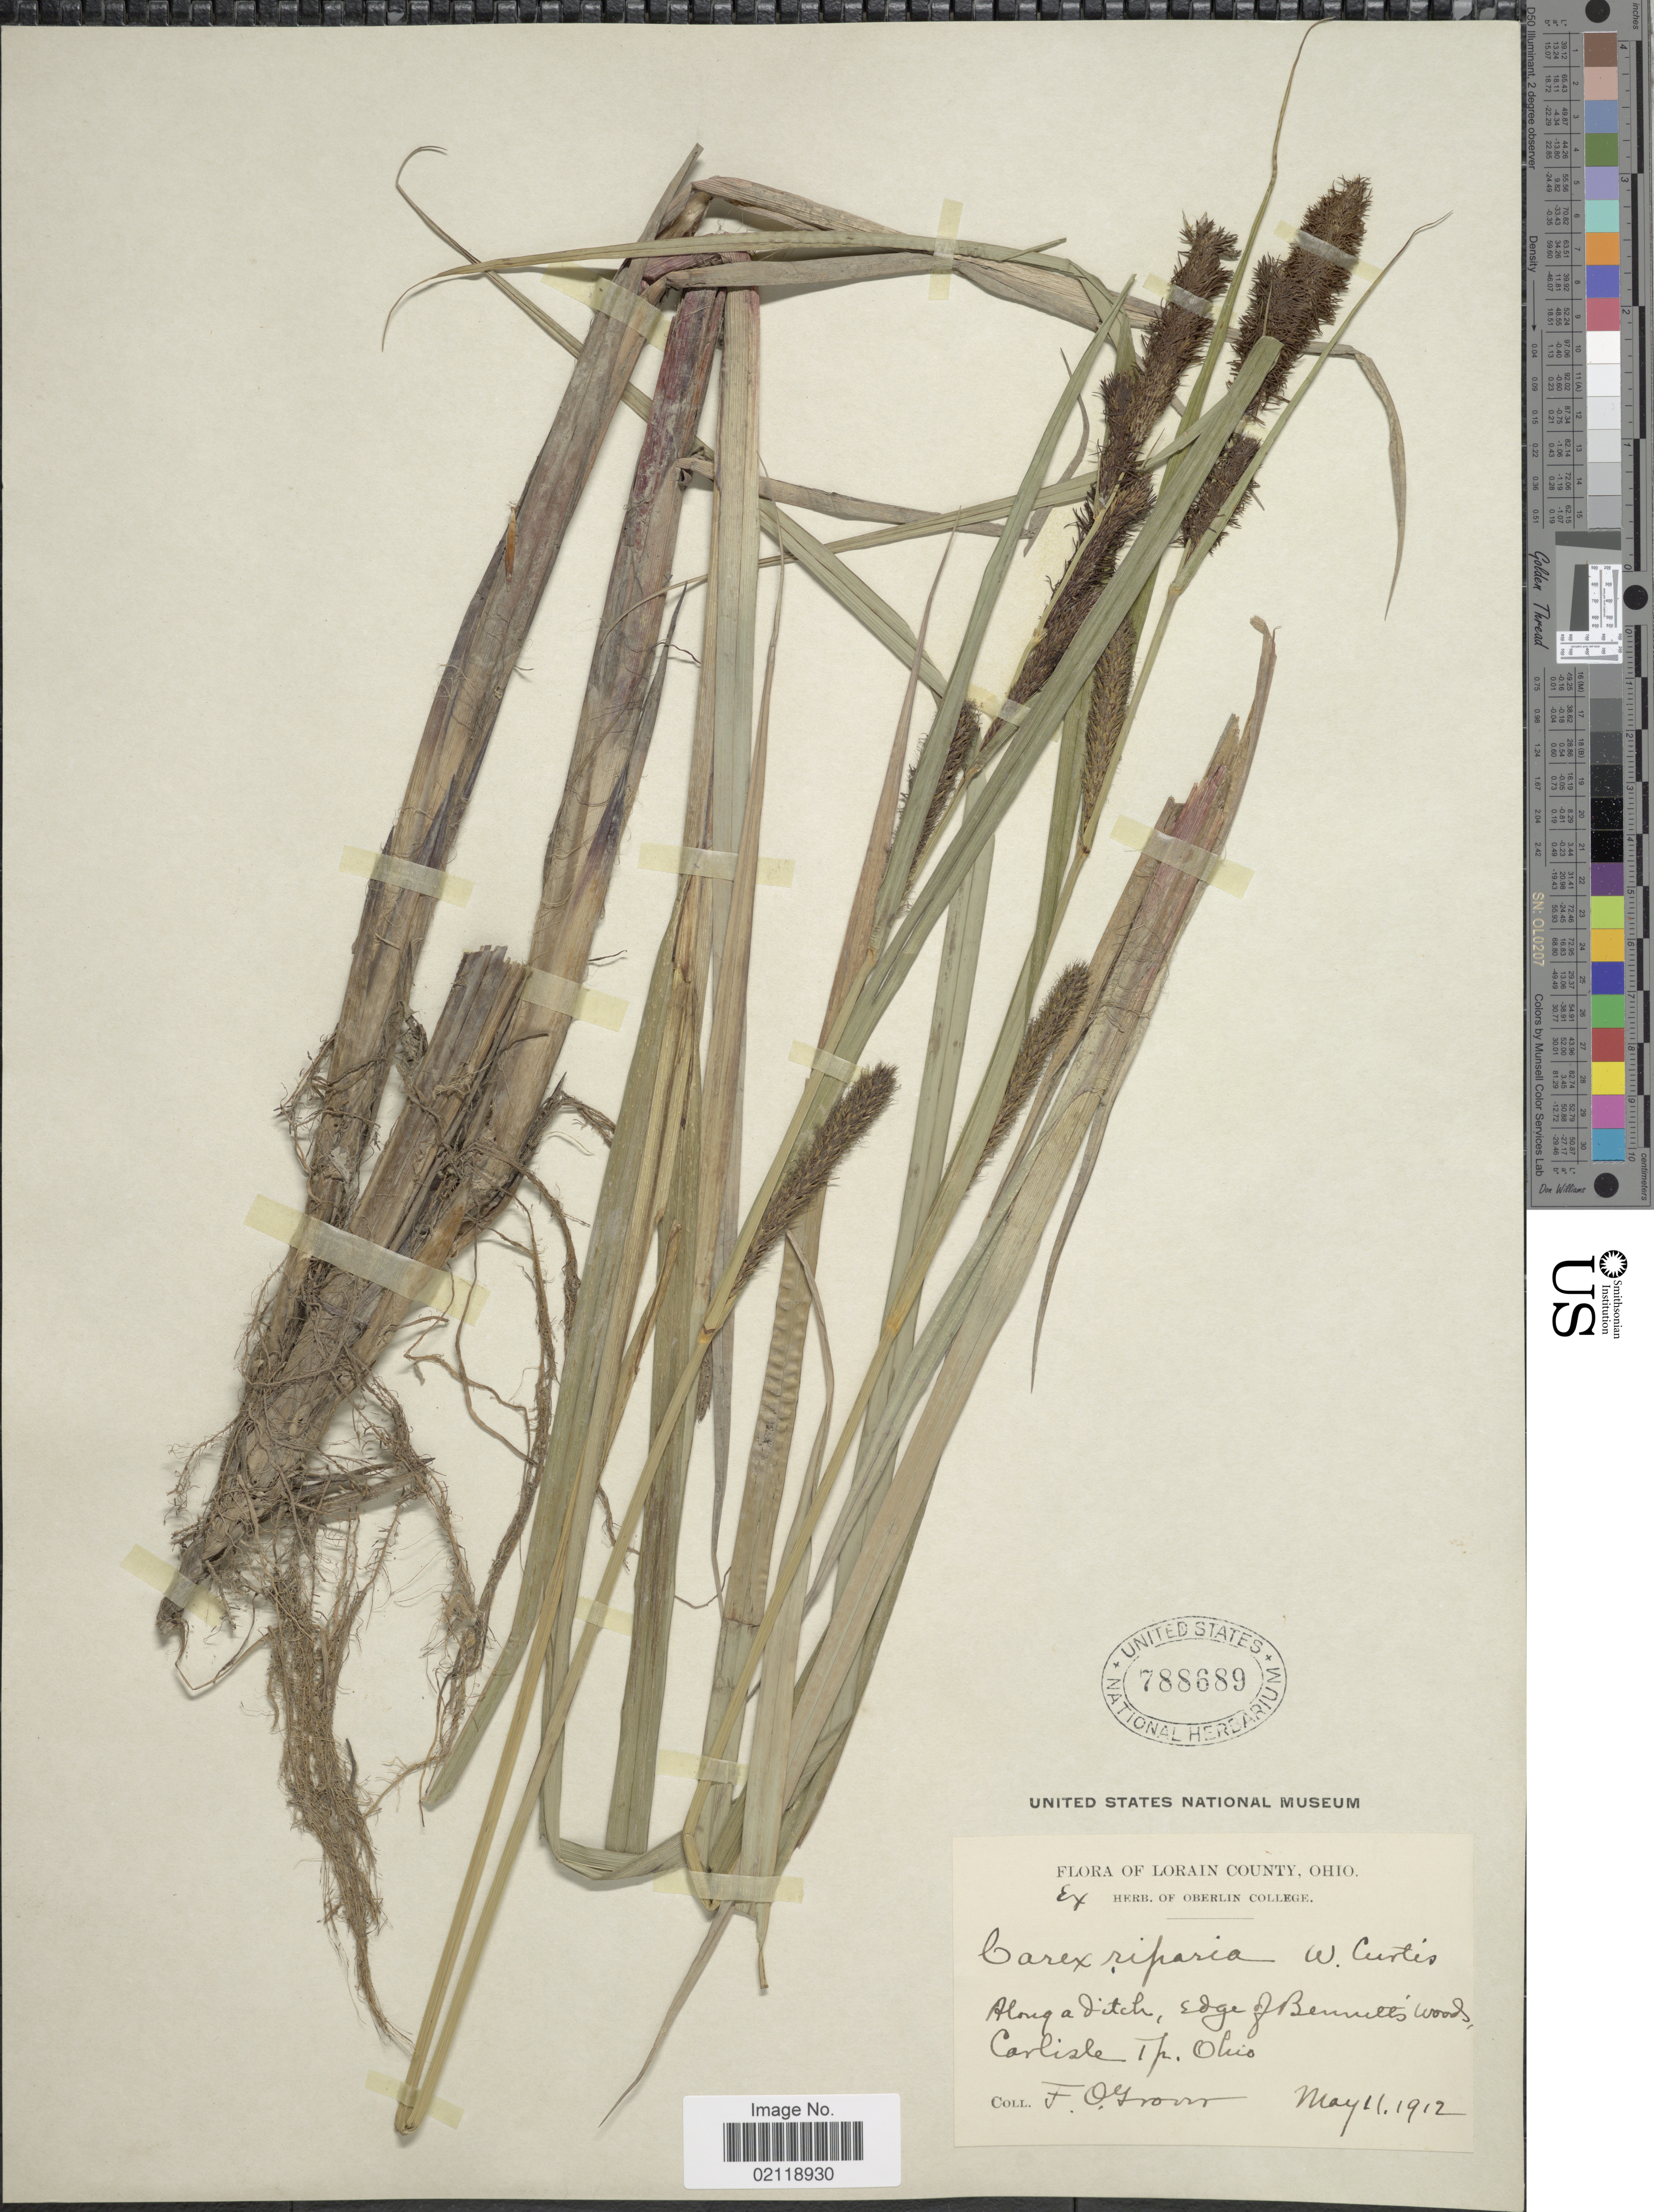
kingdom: Plantae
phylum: Tracheophyta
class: Liliopsida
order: Poales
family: Cyperaceae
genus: Carex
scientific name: Carex lacustris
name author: Willd.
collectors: F. Grover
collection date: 1912-05-11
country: United States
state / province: Ohio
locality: Lorain County, along a ditch, edge of Bennett's Woods, Carlisle Tp. Ohio.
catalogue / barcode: US 788689